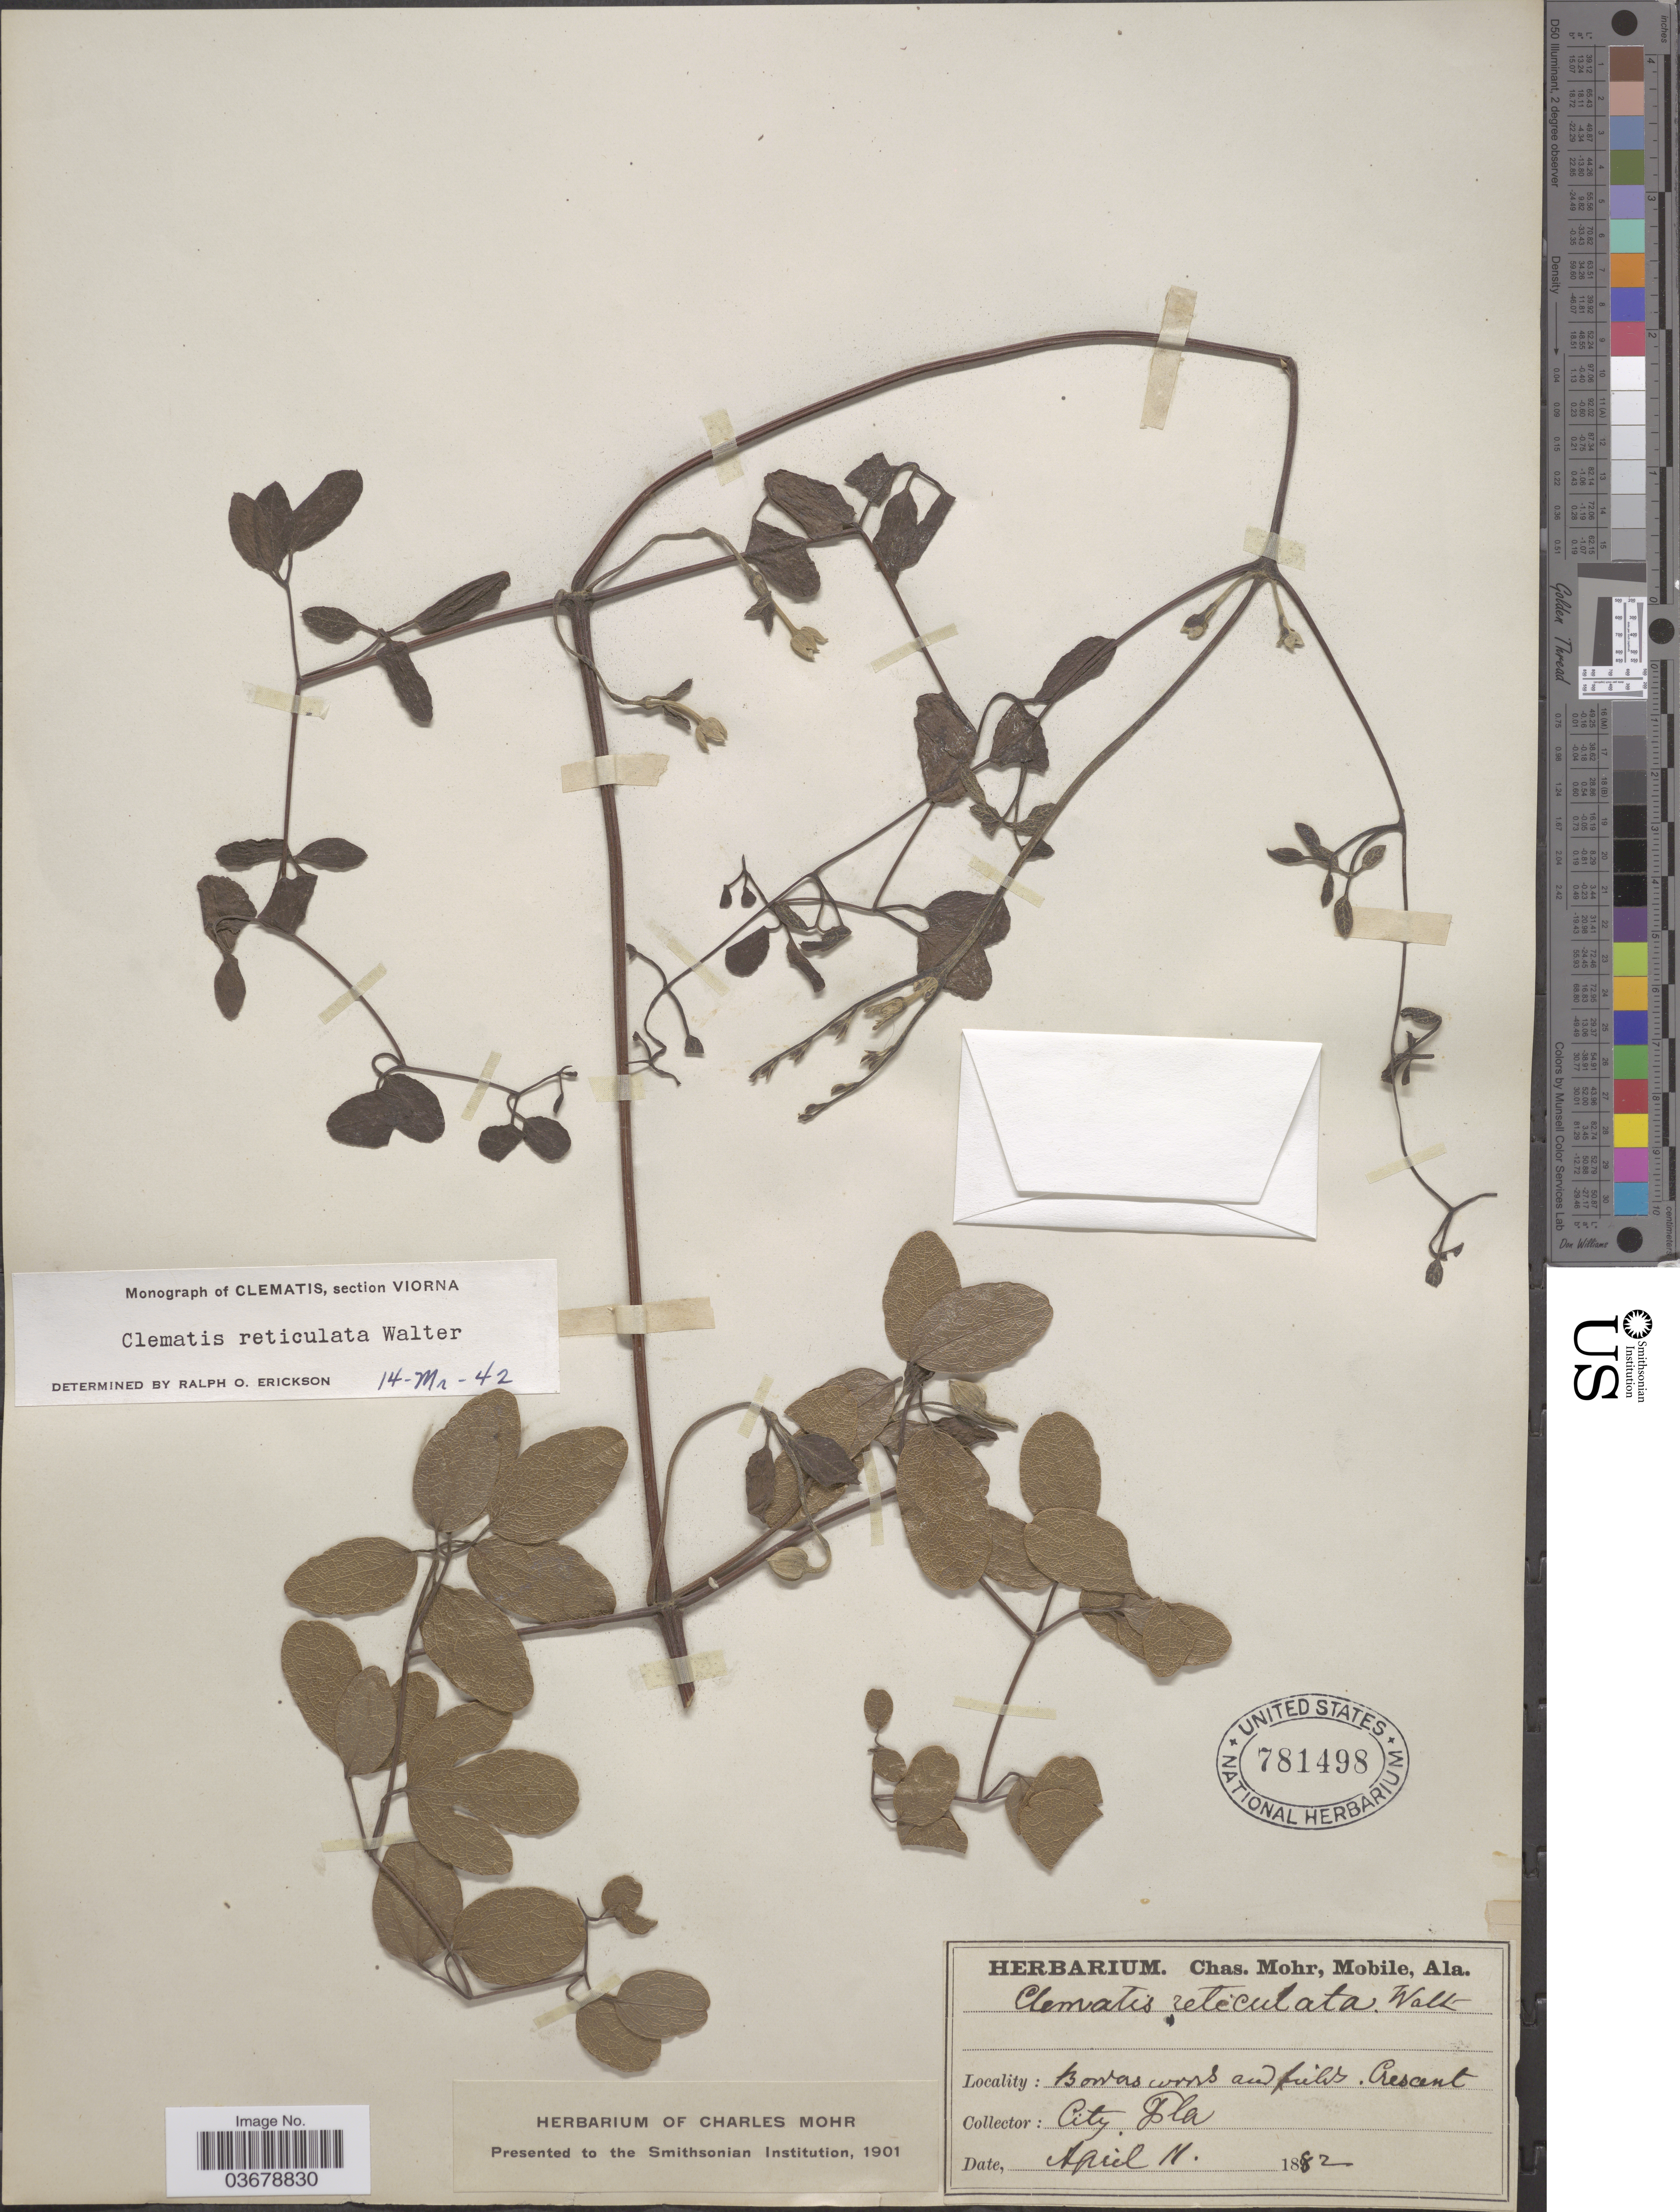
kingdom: Plantae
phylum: Tracheophyta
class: Magnoliopsida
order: Ranunculales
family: Ranunculaceae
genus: Clematis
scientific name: Clematis viorna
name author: L.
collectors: ex herb. Charles Mohr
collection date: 1882-04-11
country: United States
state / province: Florida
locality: Crescent City.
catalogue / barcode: US 781498